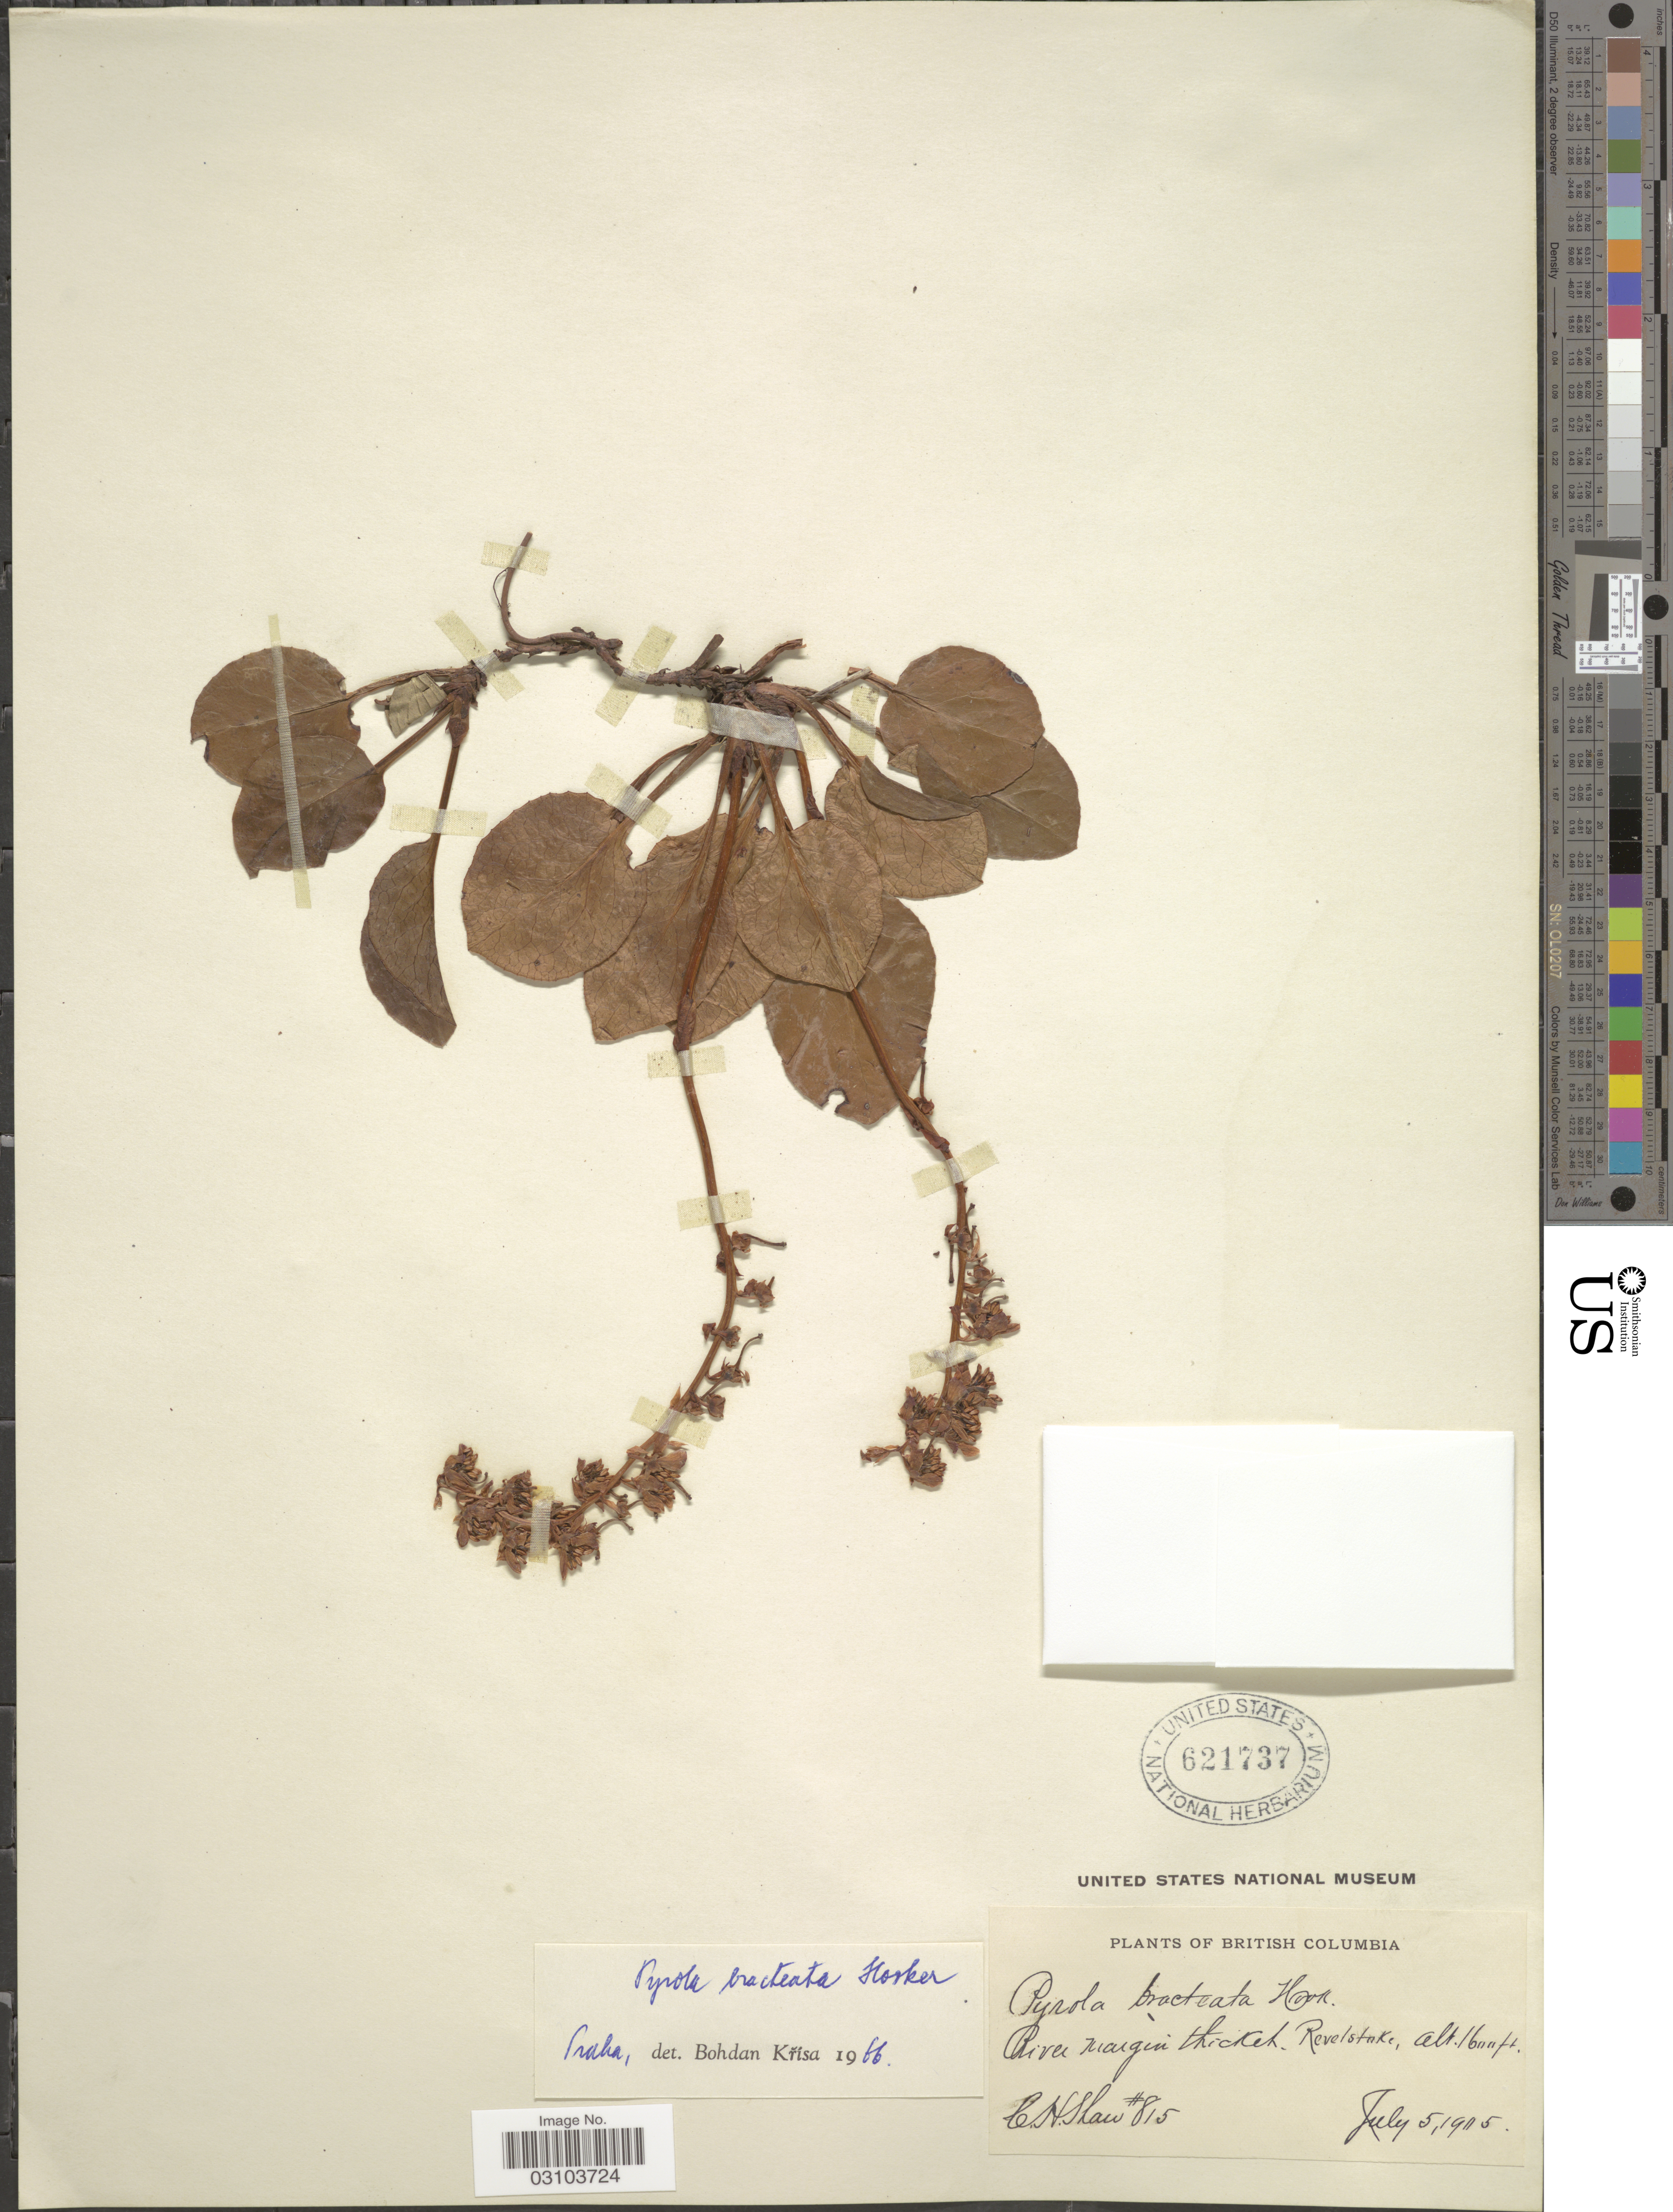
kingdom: Plantae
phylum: Tracheophyta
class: Magnoliopsida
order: Ericales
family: Ericaceae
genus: Pyrola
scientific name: Pyrola bracteata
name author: Hook.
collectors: C. H. Shaw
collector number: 815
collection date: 1905-07-05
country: Canada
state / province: British Columbia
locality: River margin thicket. Revelstake.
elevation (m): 488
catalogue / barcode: US 621737